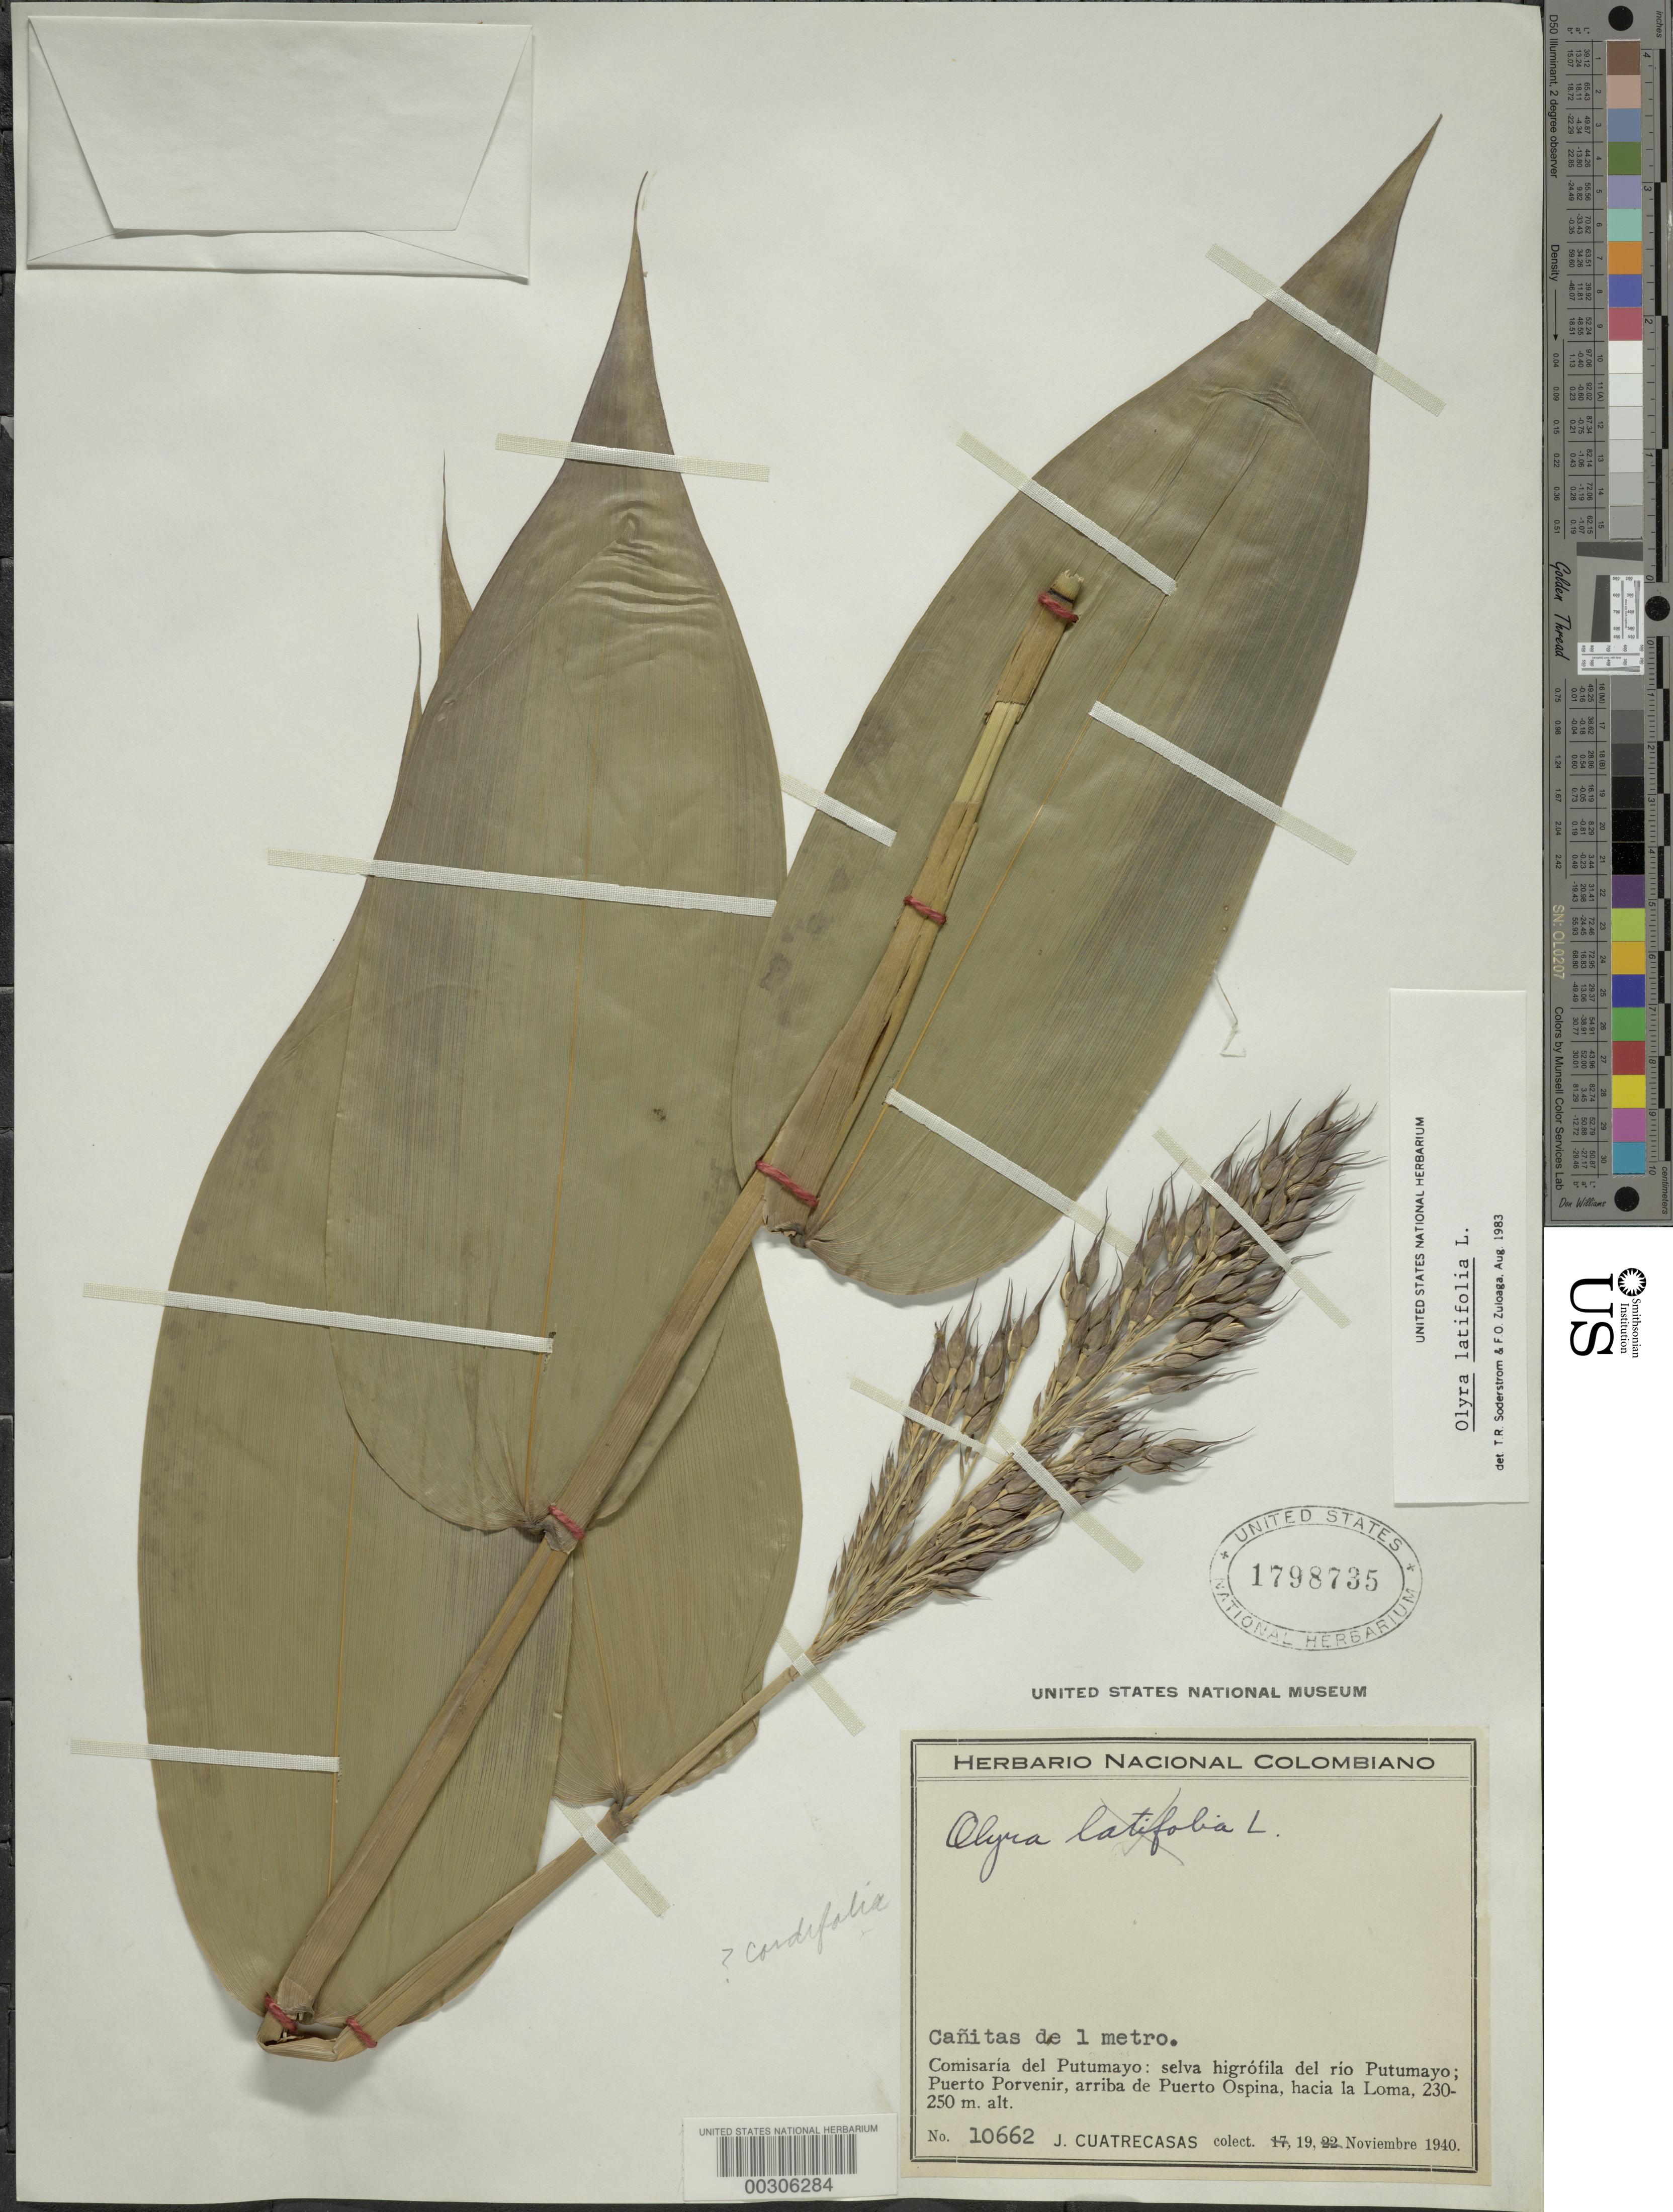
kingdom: Plantae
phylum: Tracheophyta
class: Liliopsida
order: Poales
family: Poaceae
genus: Olyra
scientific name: Olyra latifolia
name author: L.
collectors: J. Cuatrecasas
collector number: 10662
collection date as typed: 19 Nov 1940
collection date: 1940-11-19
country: Colombia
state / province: Putumayo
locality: Puerto porvenir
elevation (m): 230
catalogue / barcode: US 1798735